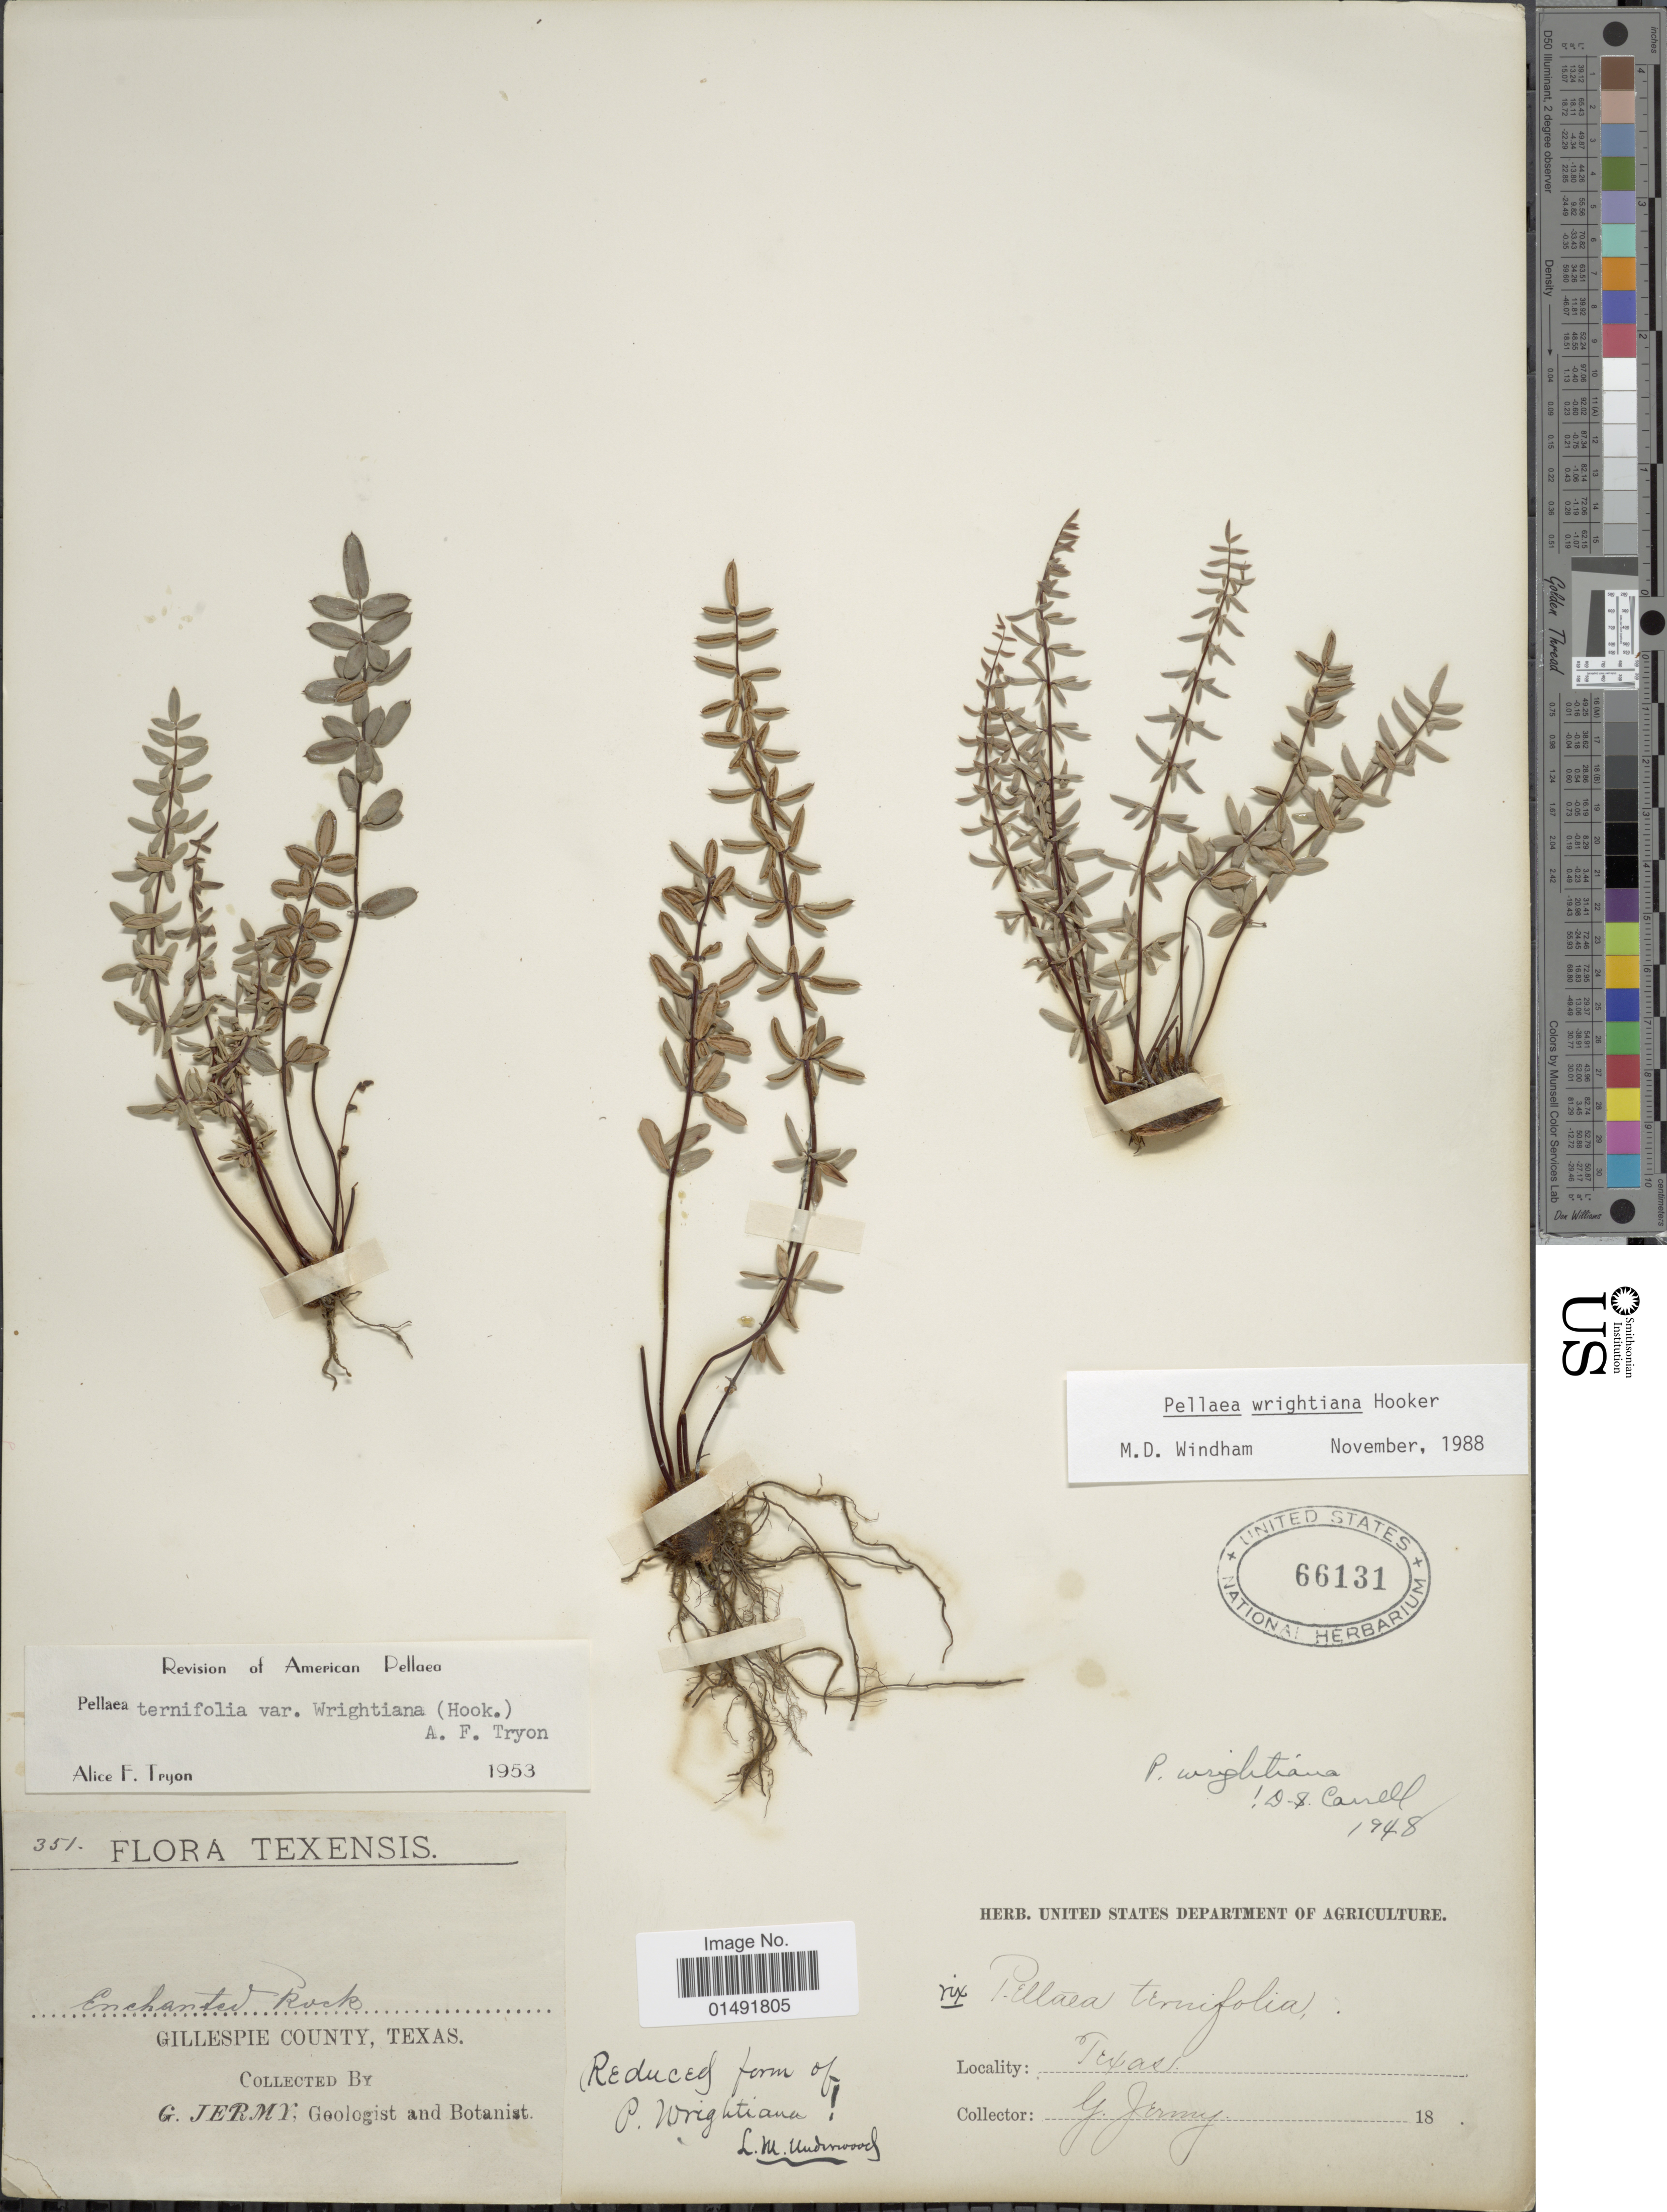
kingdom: Plantae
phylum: Tracheophyta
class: Polypodiopsida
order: Polypodiales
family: Pteridaceae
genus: Pellaea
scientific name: Pellaea wrightiana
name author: Hook.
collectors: J. Jermy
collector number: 351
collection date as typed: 18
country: United States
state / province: Texas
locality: Gillespie County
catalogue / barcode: US 66131